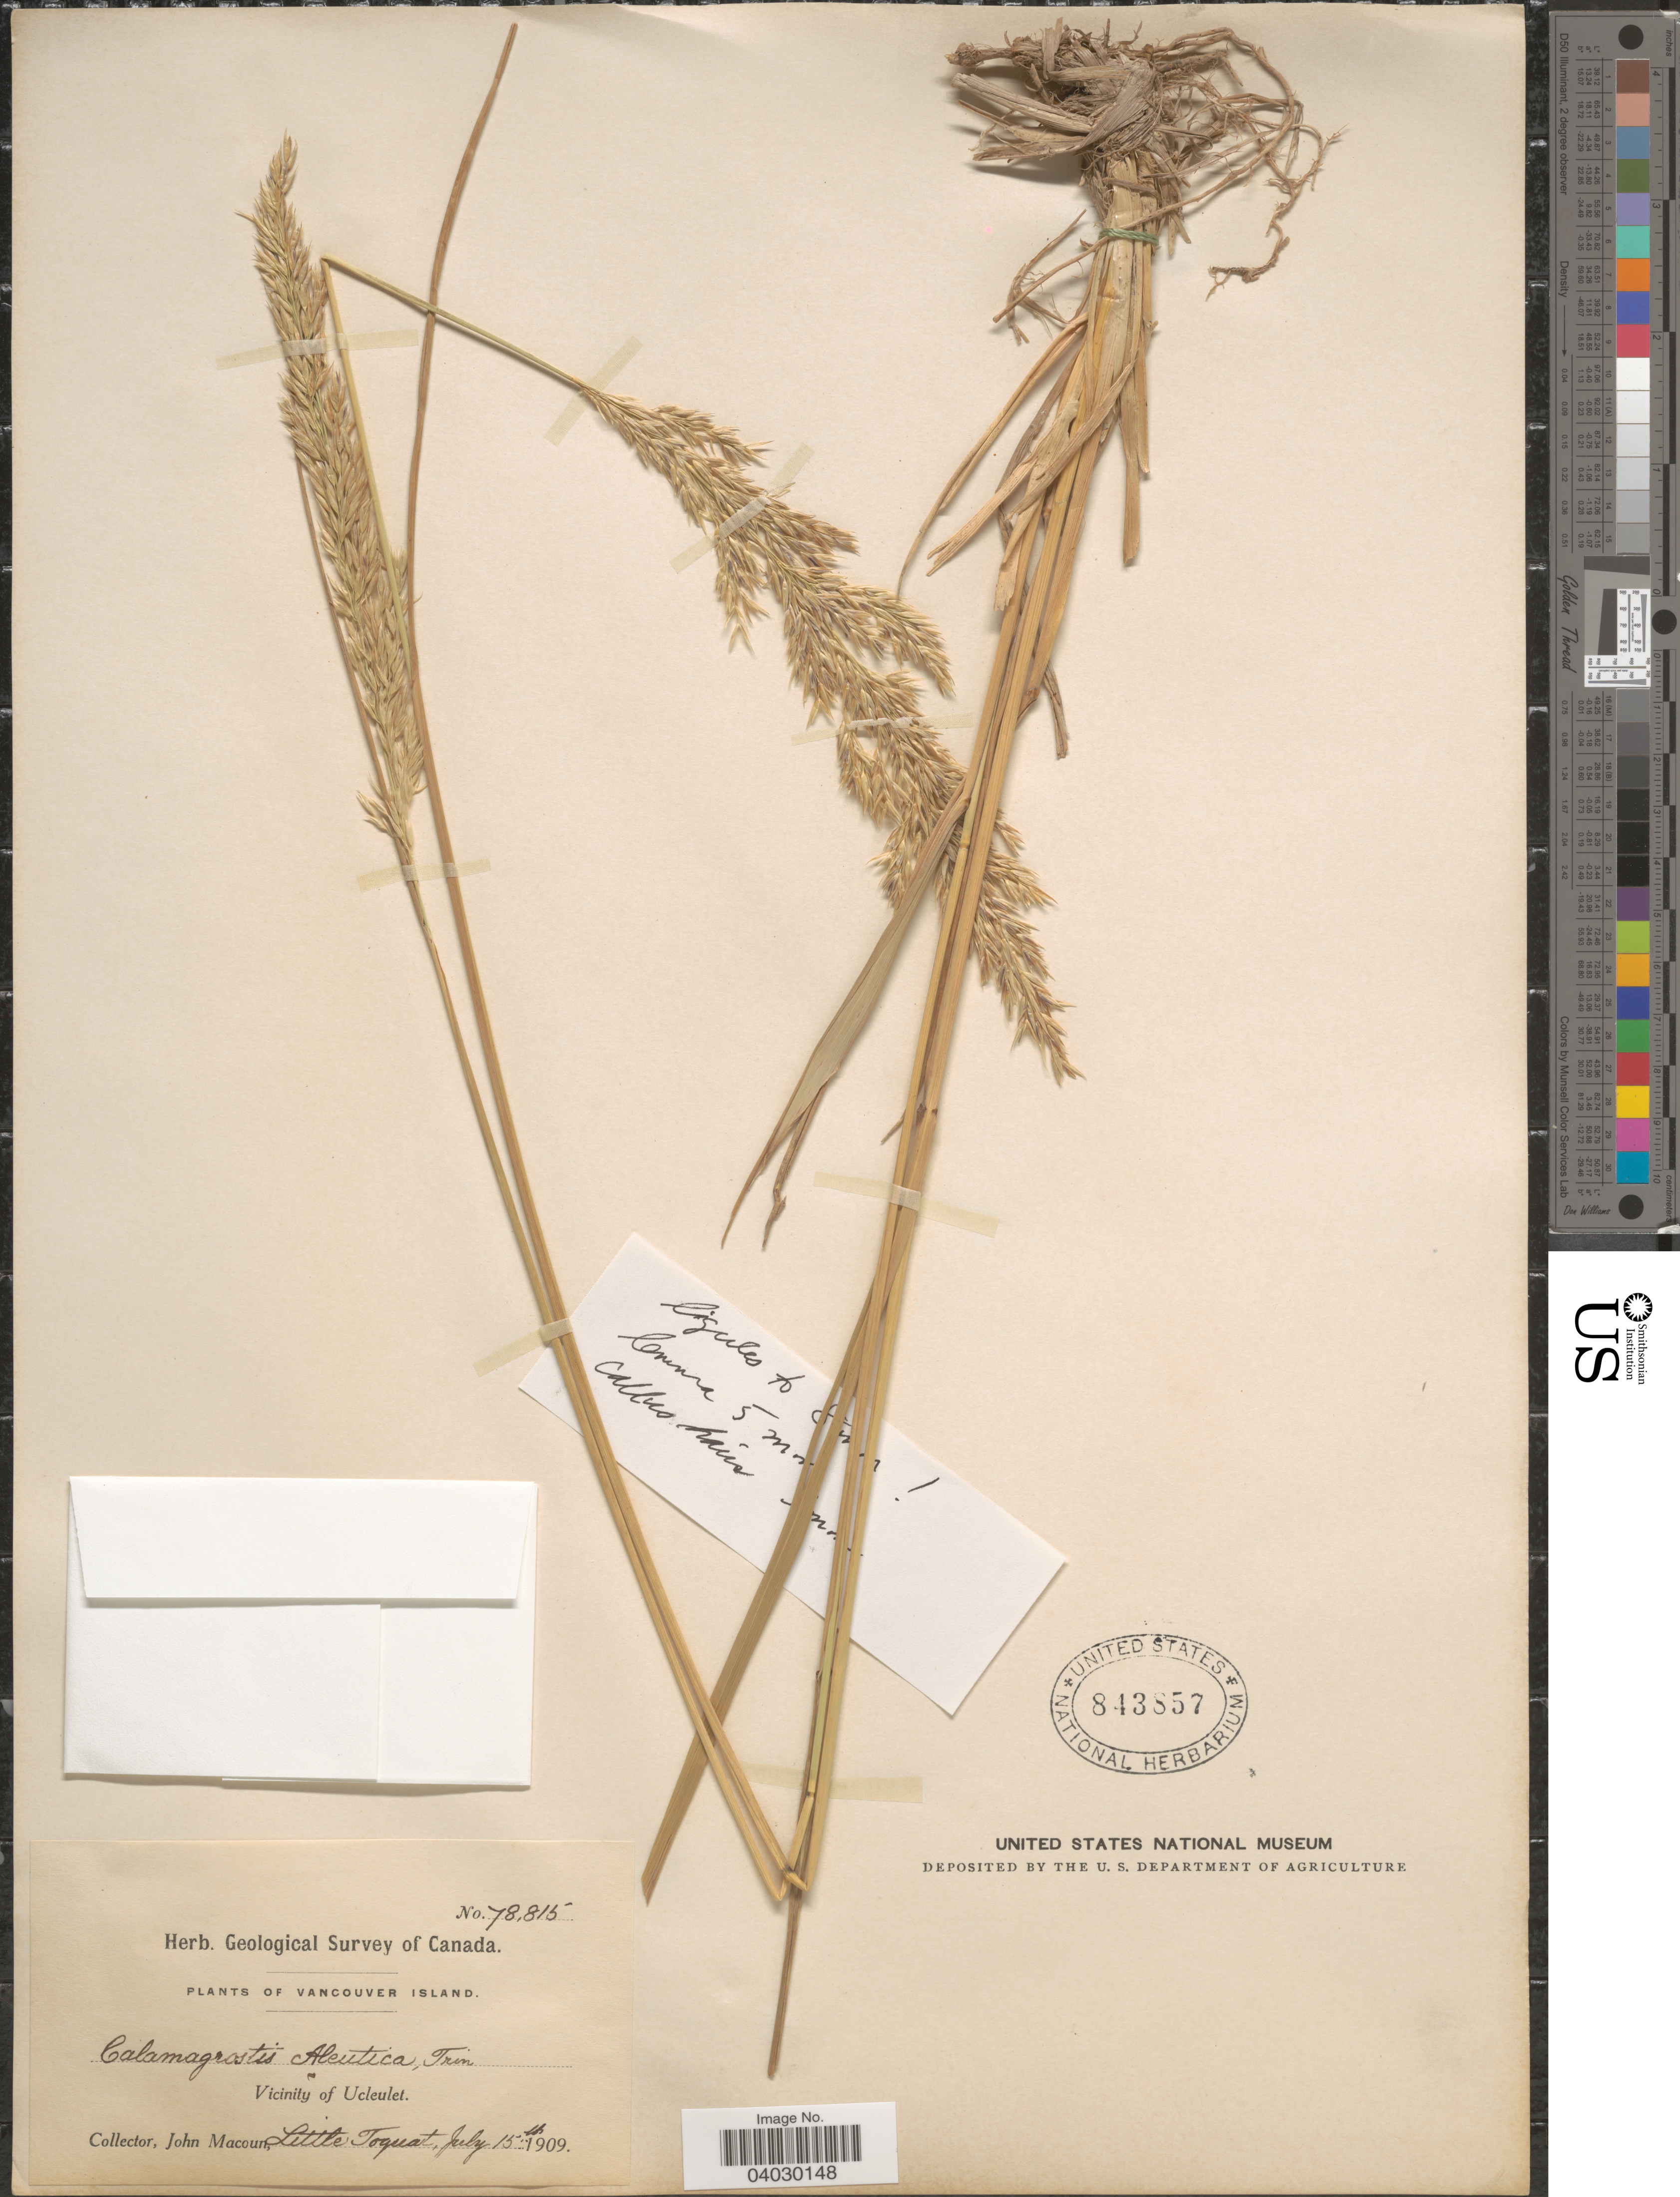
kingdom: Plantae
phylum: Tracheophyta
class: Liliopsida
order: Poales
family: Poaceae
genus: Calamagrostis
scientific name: Calamagrostis nutkaensis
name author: (J. Presl) Steud.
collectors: J. Macoun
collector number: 78815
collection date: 1909-07-15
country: Canada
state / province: British Columbia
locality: Vancouver Island. Vicinity of Ucleulet. Little Toquat.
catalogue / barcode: US 843857